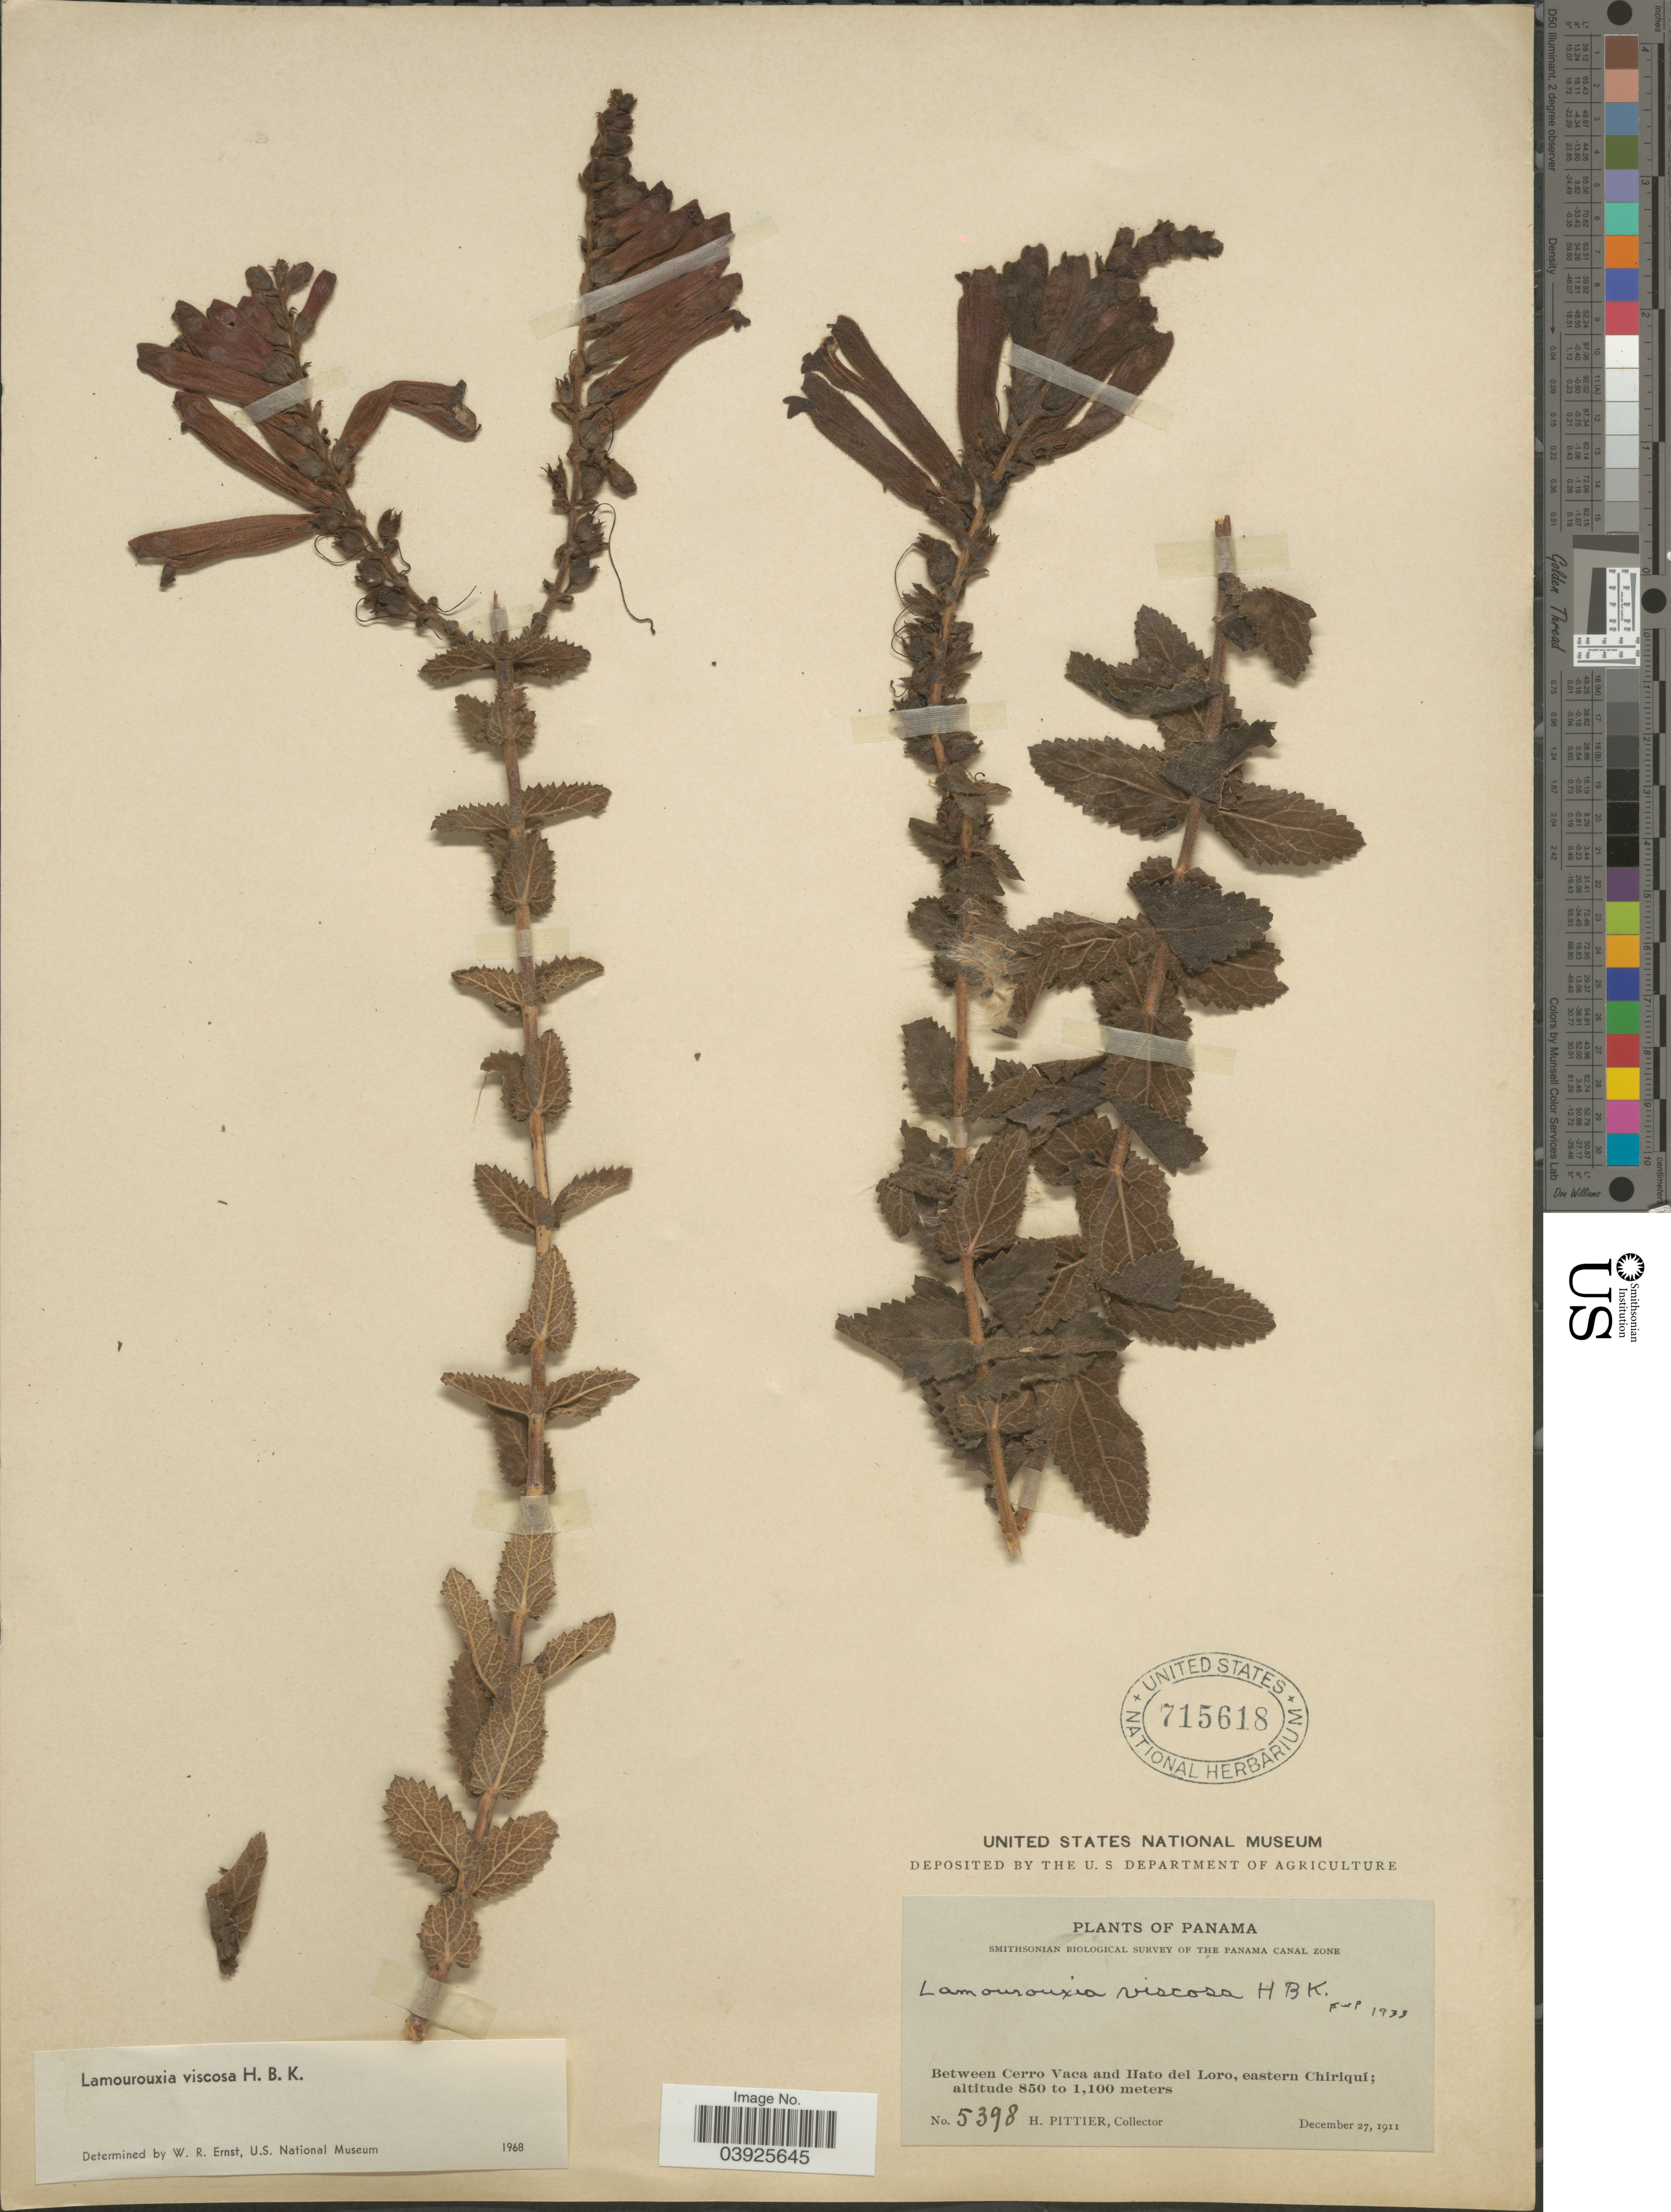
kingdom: Plantae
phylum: Tracheophyta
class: Magnoliopsida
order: Lamiales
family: Orobanchaceae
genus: Lamourouxia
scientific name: Lamourouxia viscosa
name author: Kunth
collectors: H. F. Pittier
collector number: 5398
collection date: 1911-12-27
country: Panama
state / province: Chiriqui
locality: Between Cerro Vaca and Hato del Lorom eastern Chiriquí.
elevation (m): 850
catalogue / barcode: US 715618